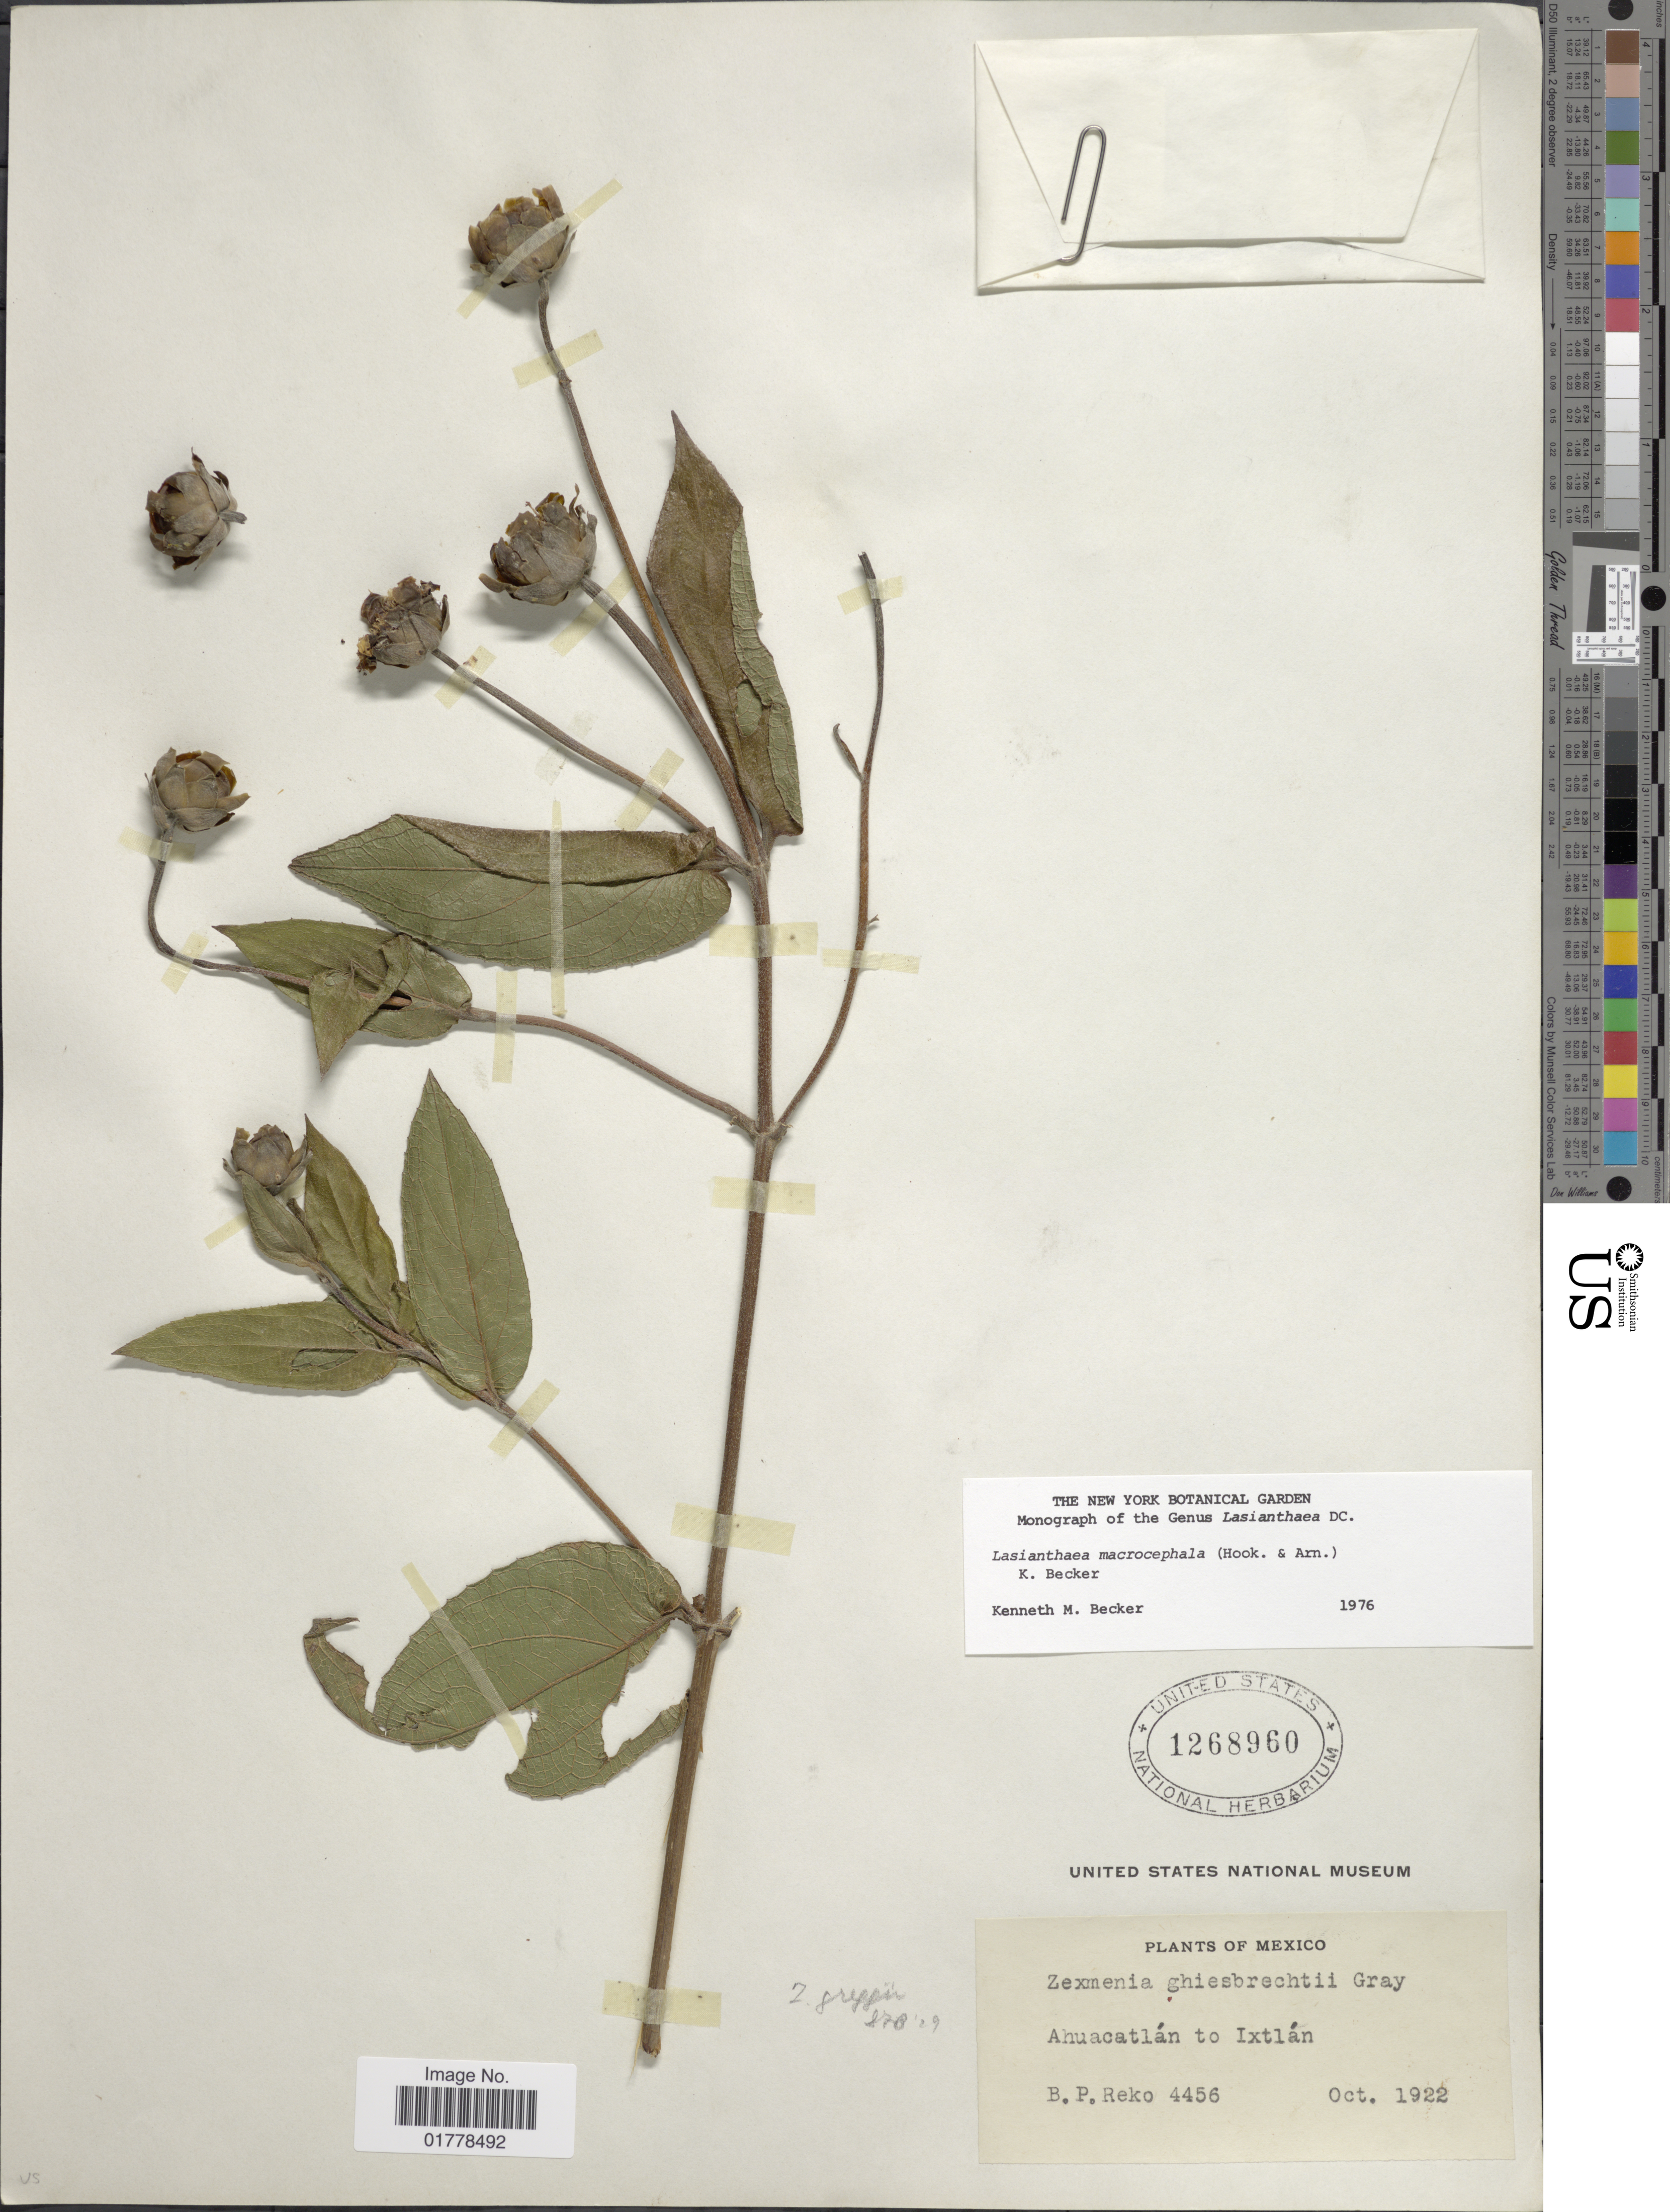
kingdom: Plantae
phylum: Tracheophyta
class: Magnoliopsida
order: Asterales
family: Asteraceae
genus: Lasianthaea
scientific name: Lasianthaea macrocephala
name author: (Hook. & Arn.) K.M. Becker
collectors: B. P. Reko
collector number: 4456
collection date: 1922-10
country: Mexico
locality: Ahuacatlán to Ixtlán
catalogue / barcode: US 1268960